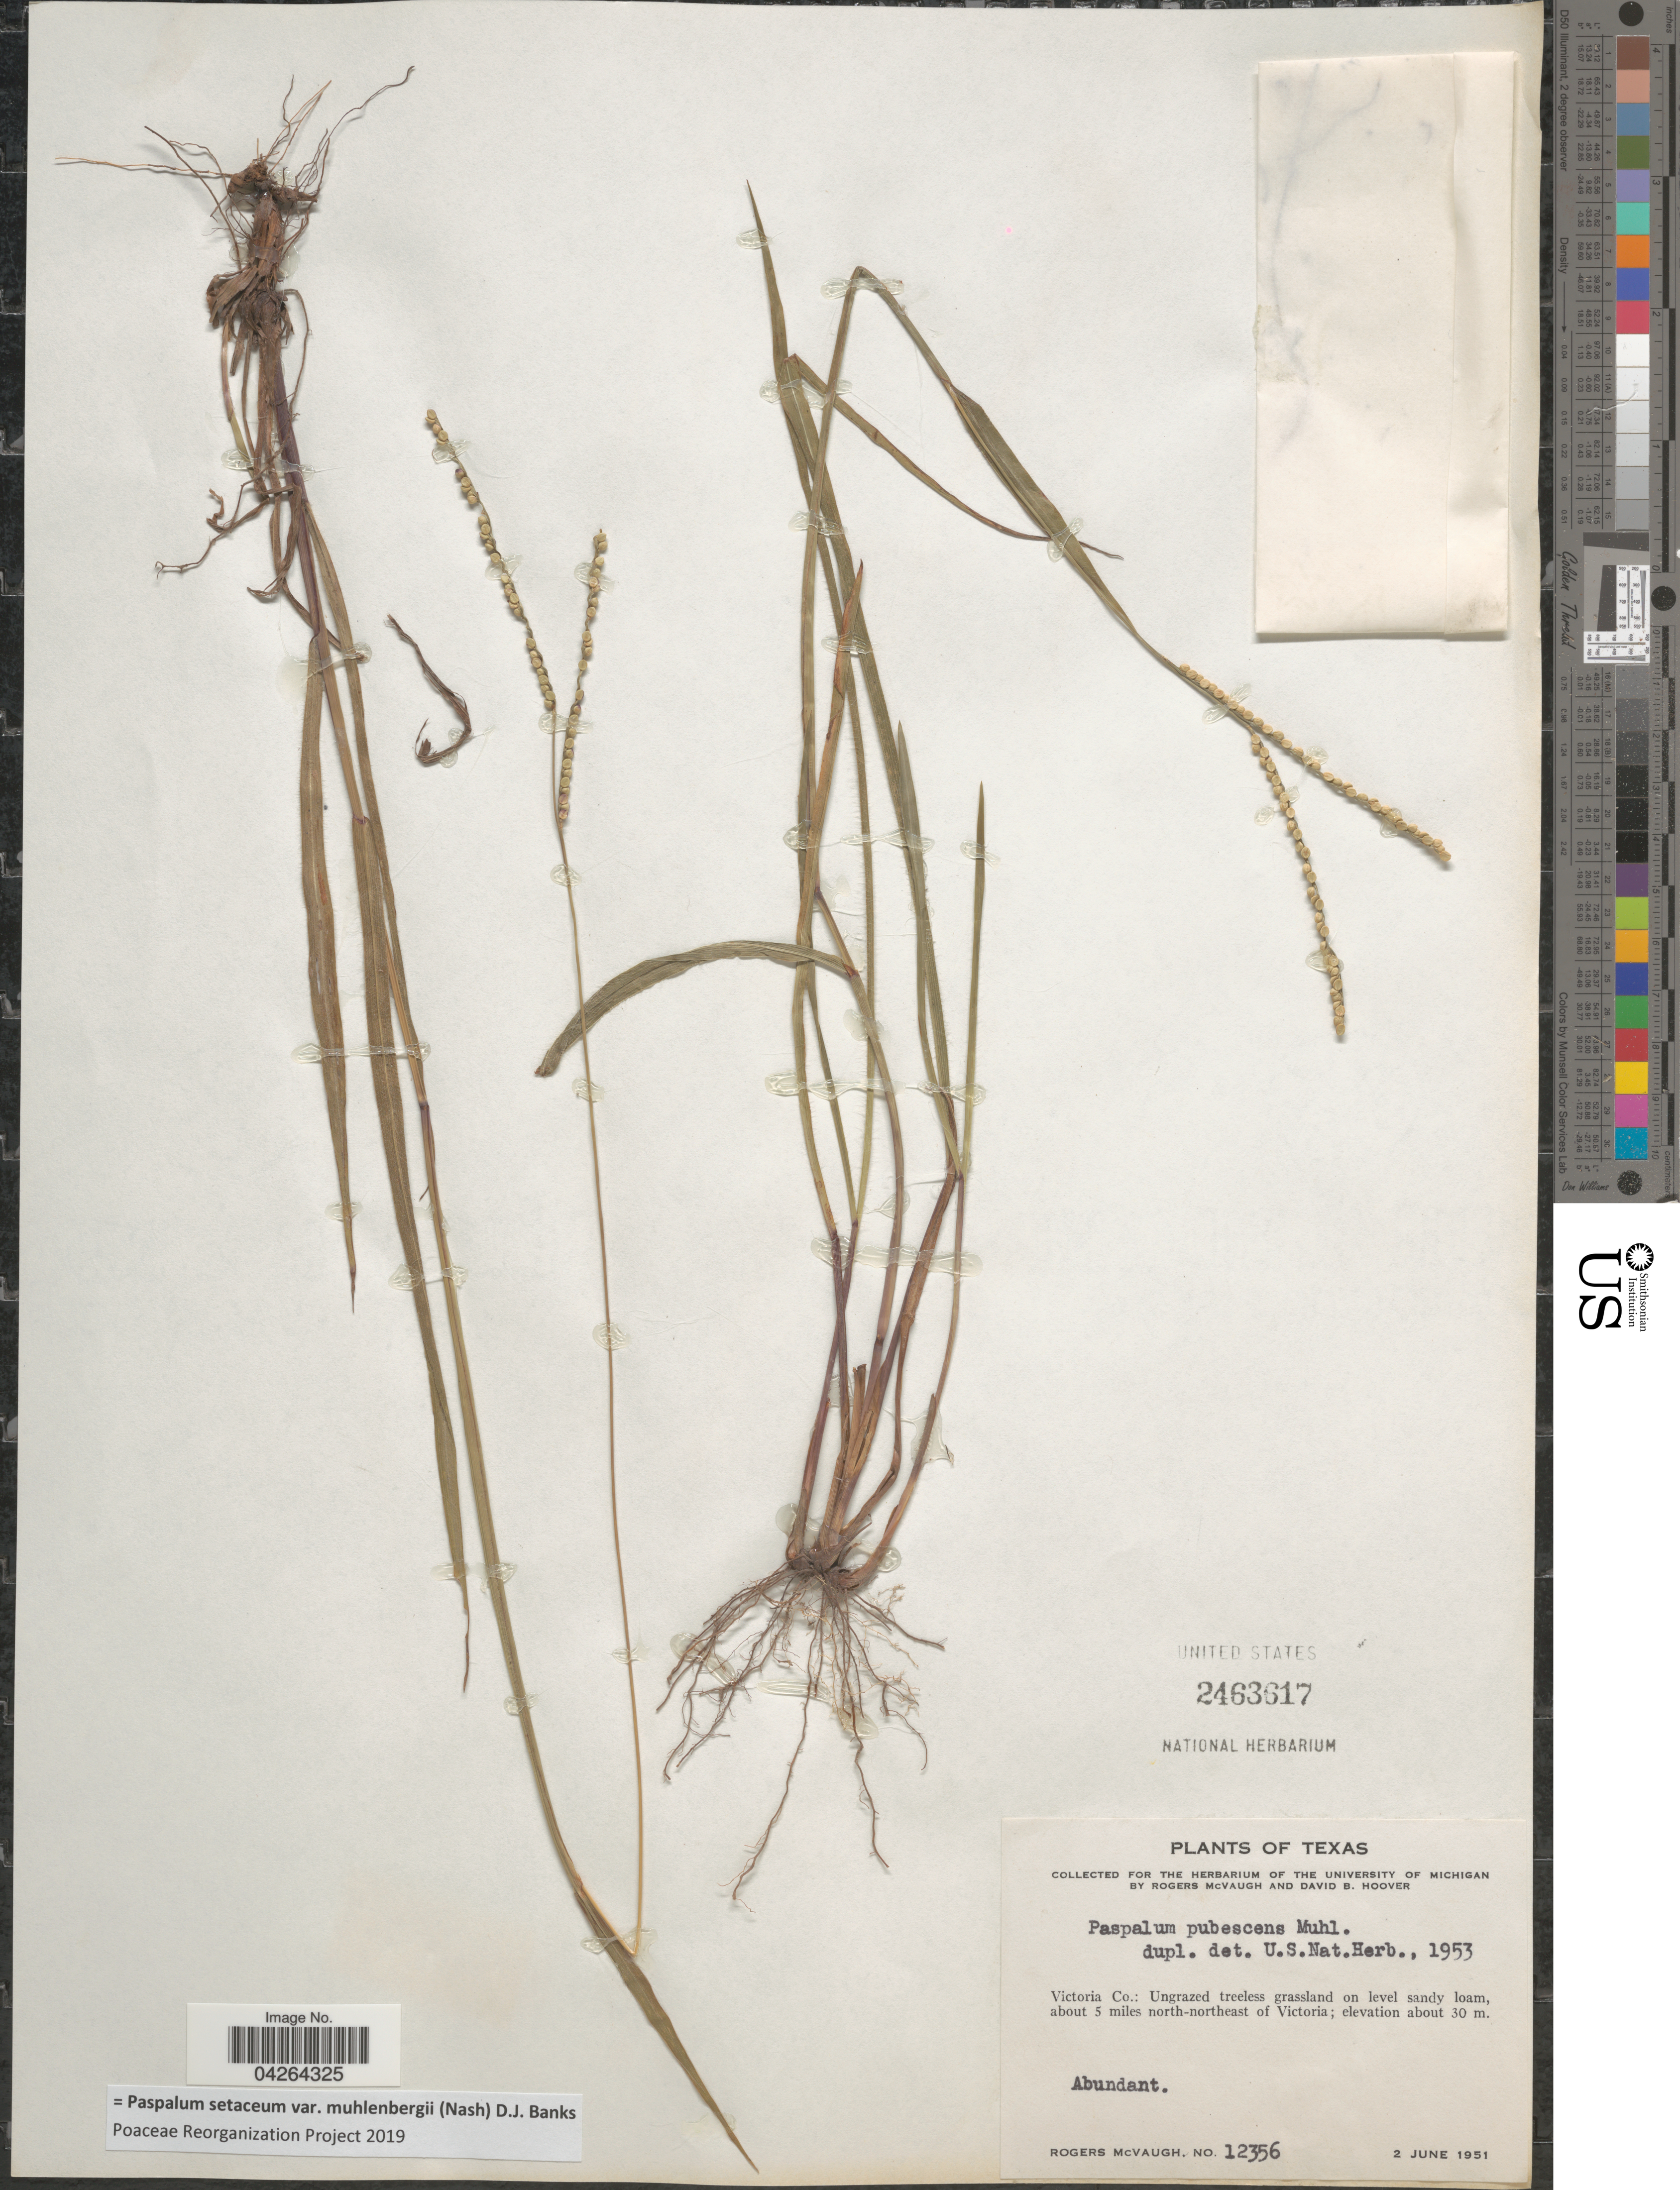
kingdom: Plantae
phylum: Tracheophyta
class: Liliopsida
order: Poales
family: Poaceae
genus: Paspalum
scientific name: Paspalum setaceum var. muhlenbergii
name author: (Nash) D.J. Banks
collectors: R. McVaugh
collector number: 12356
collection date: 1951-06-02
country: United States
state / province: Texas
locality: Victoria Co.: Ungrazed treeless grassland on level sandy loam, about 5 miles north-northeast of Victoria.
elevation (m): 30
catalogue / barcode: US 2463617